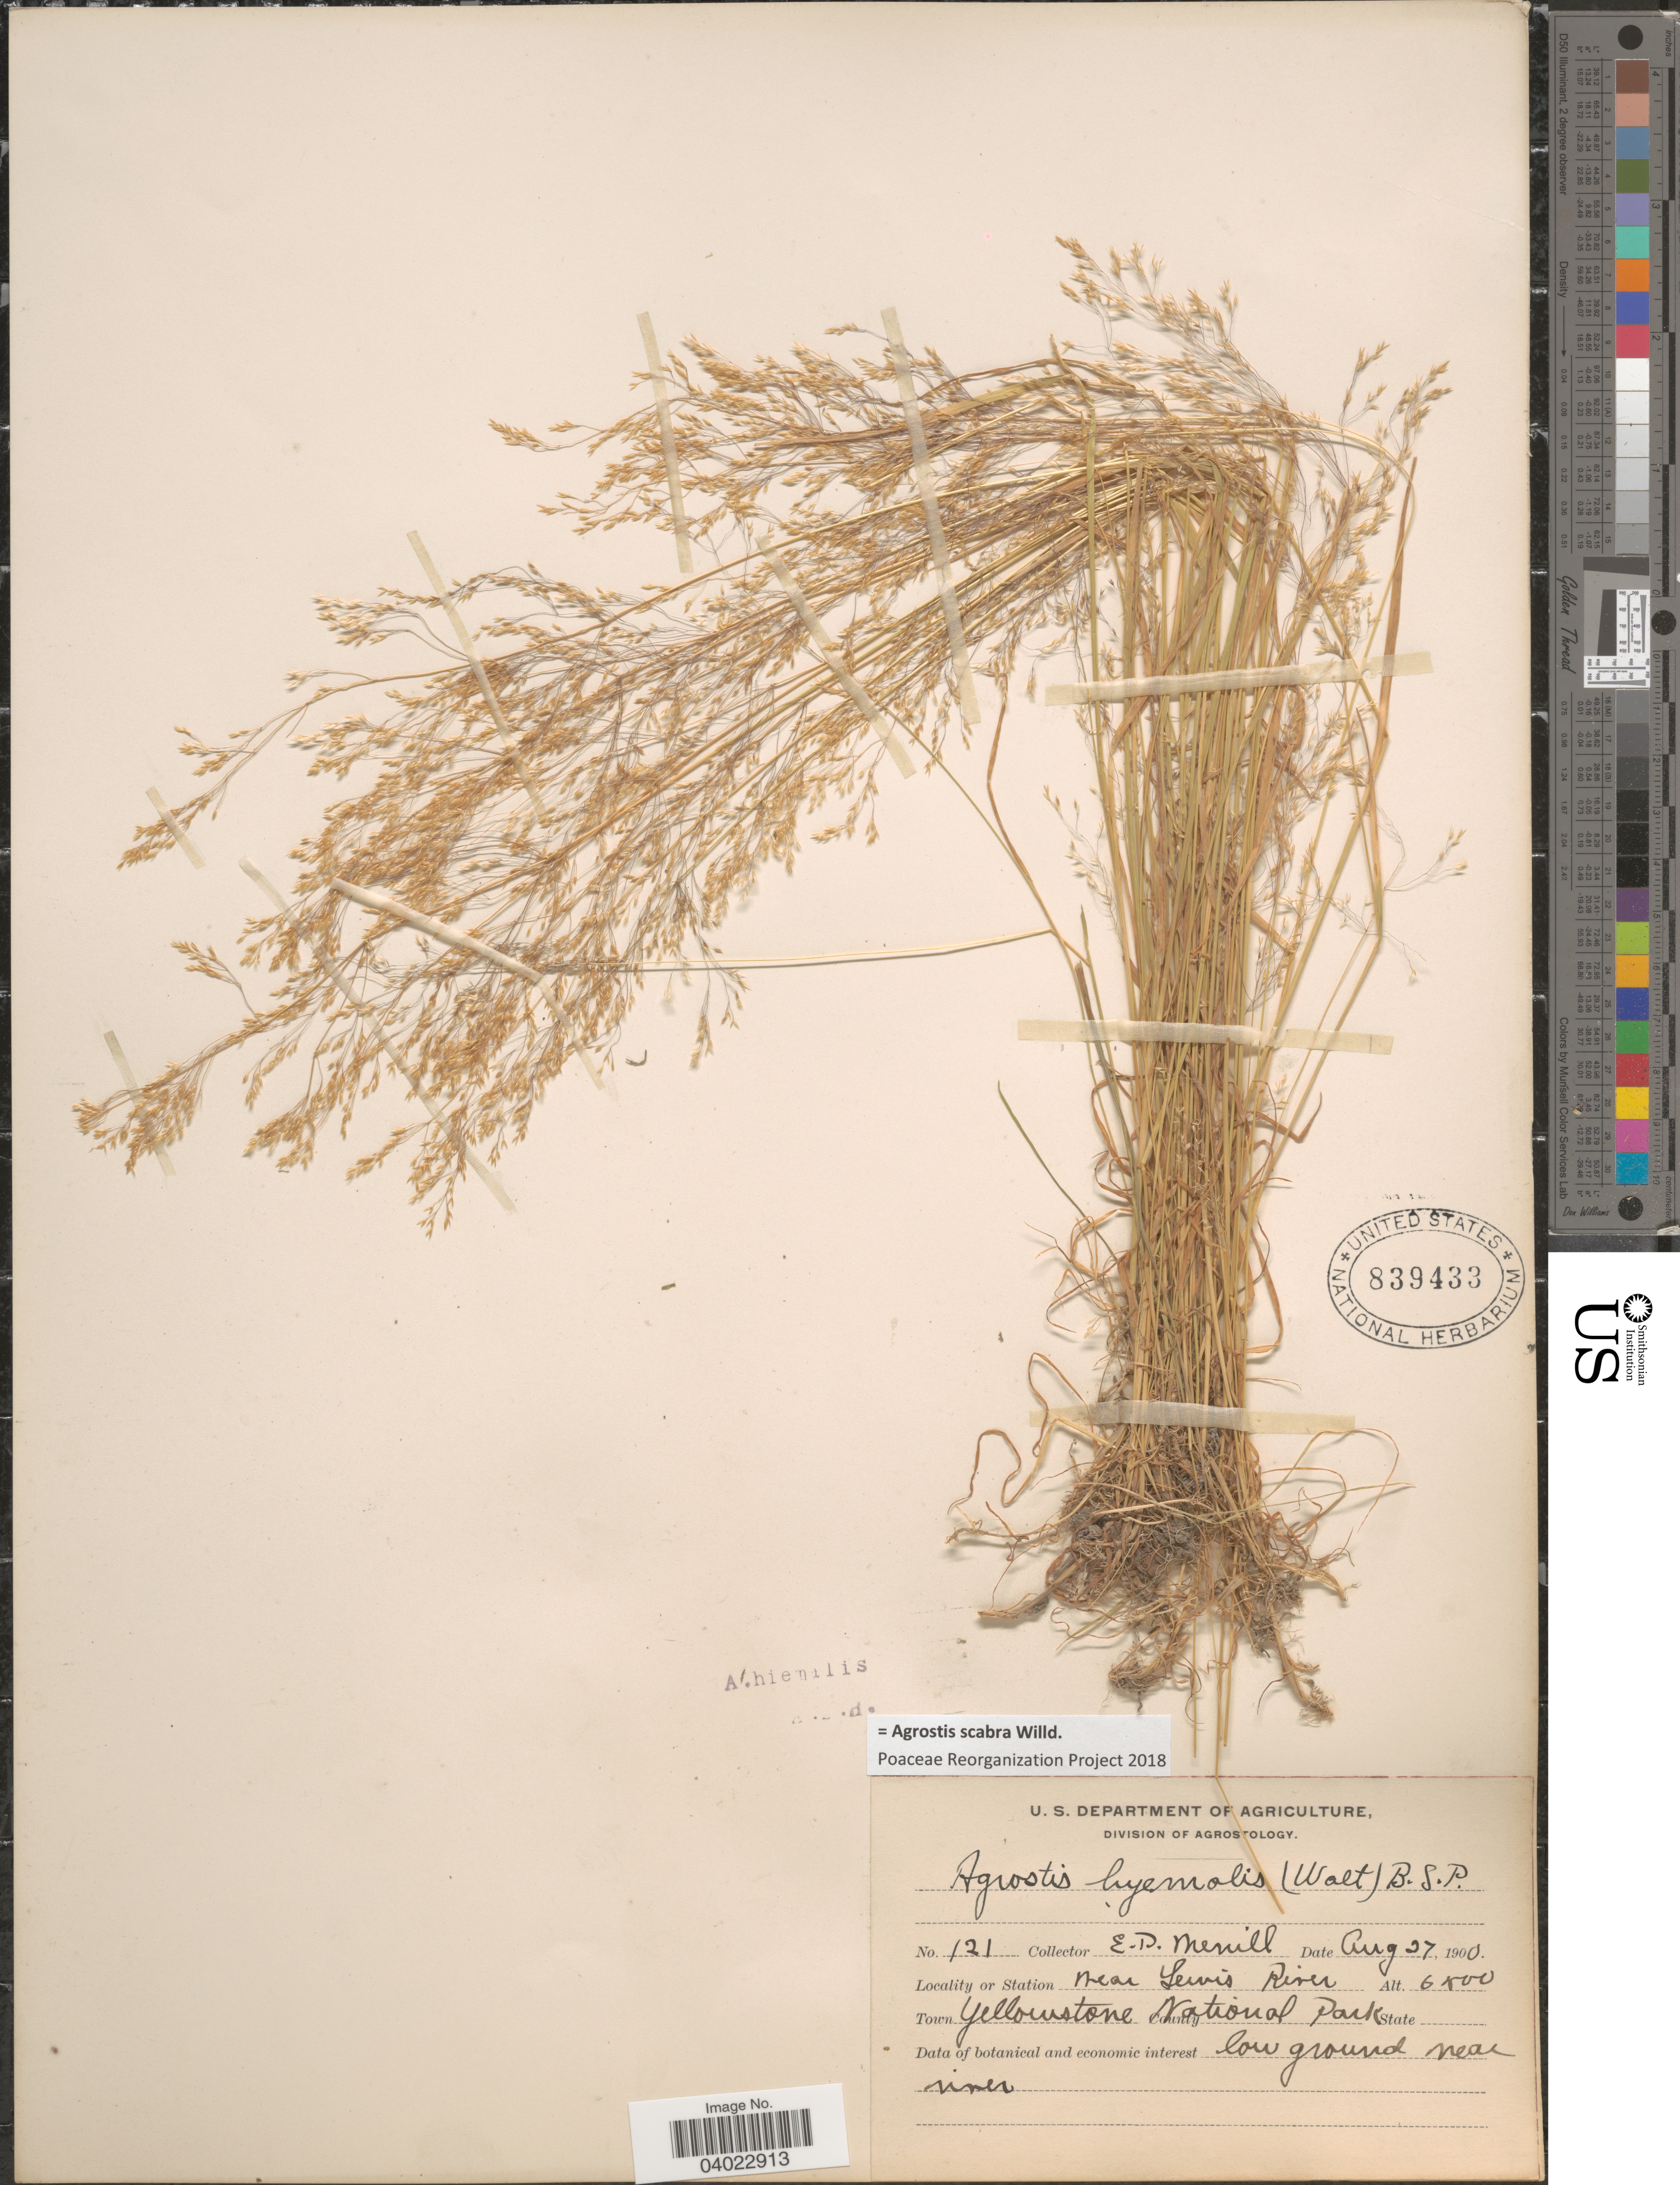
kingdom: Plantae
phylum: Tracheophyta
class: Liliopsida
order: Poales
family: Poaceae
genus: Agrostis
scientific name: Agrostis scabra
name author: Willd.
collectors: E. D. Merrill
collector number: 121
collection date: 1900-08-27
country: United States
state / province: Wyoming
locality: Station near Lewis River. Town Yellowstone National Park.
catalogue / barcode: US 839433